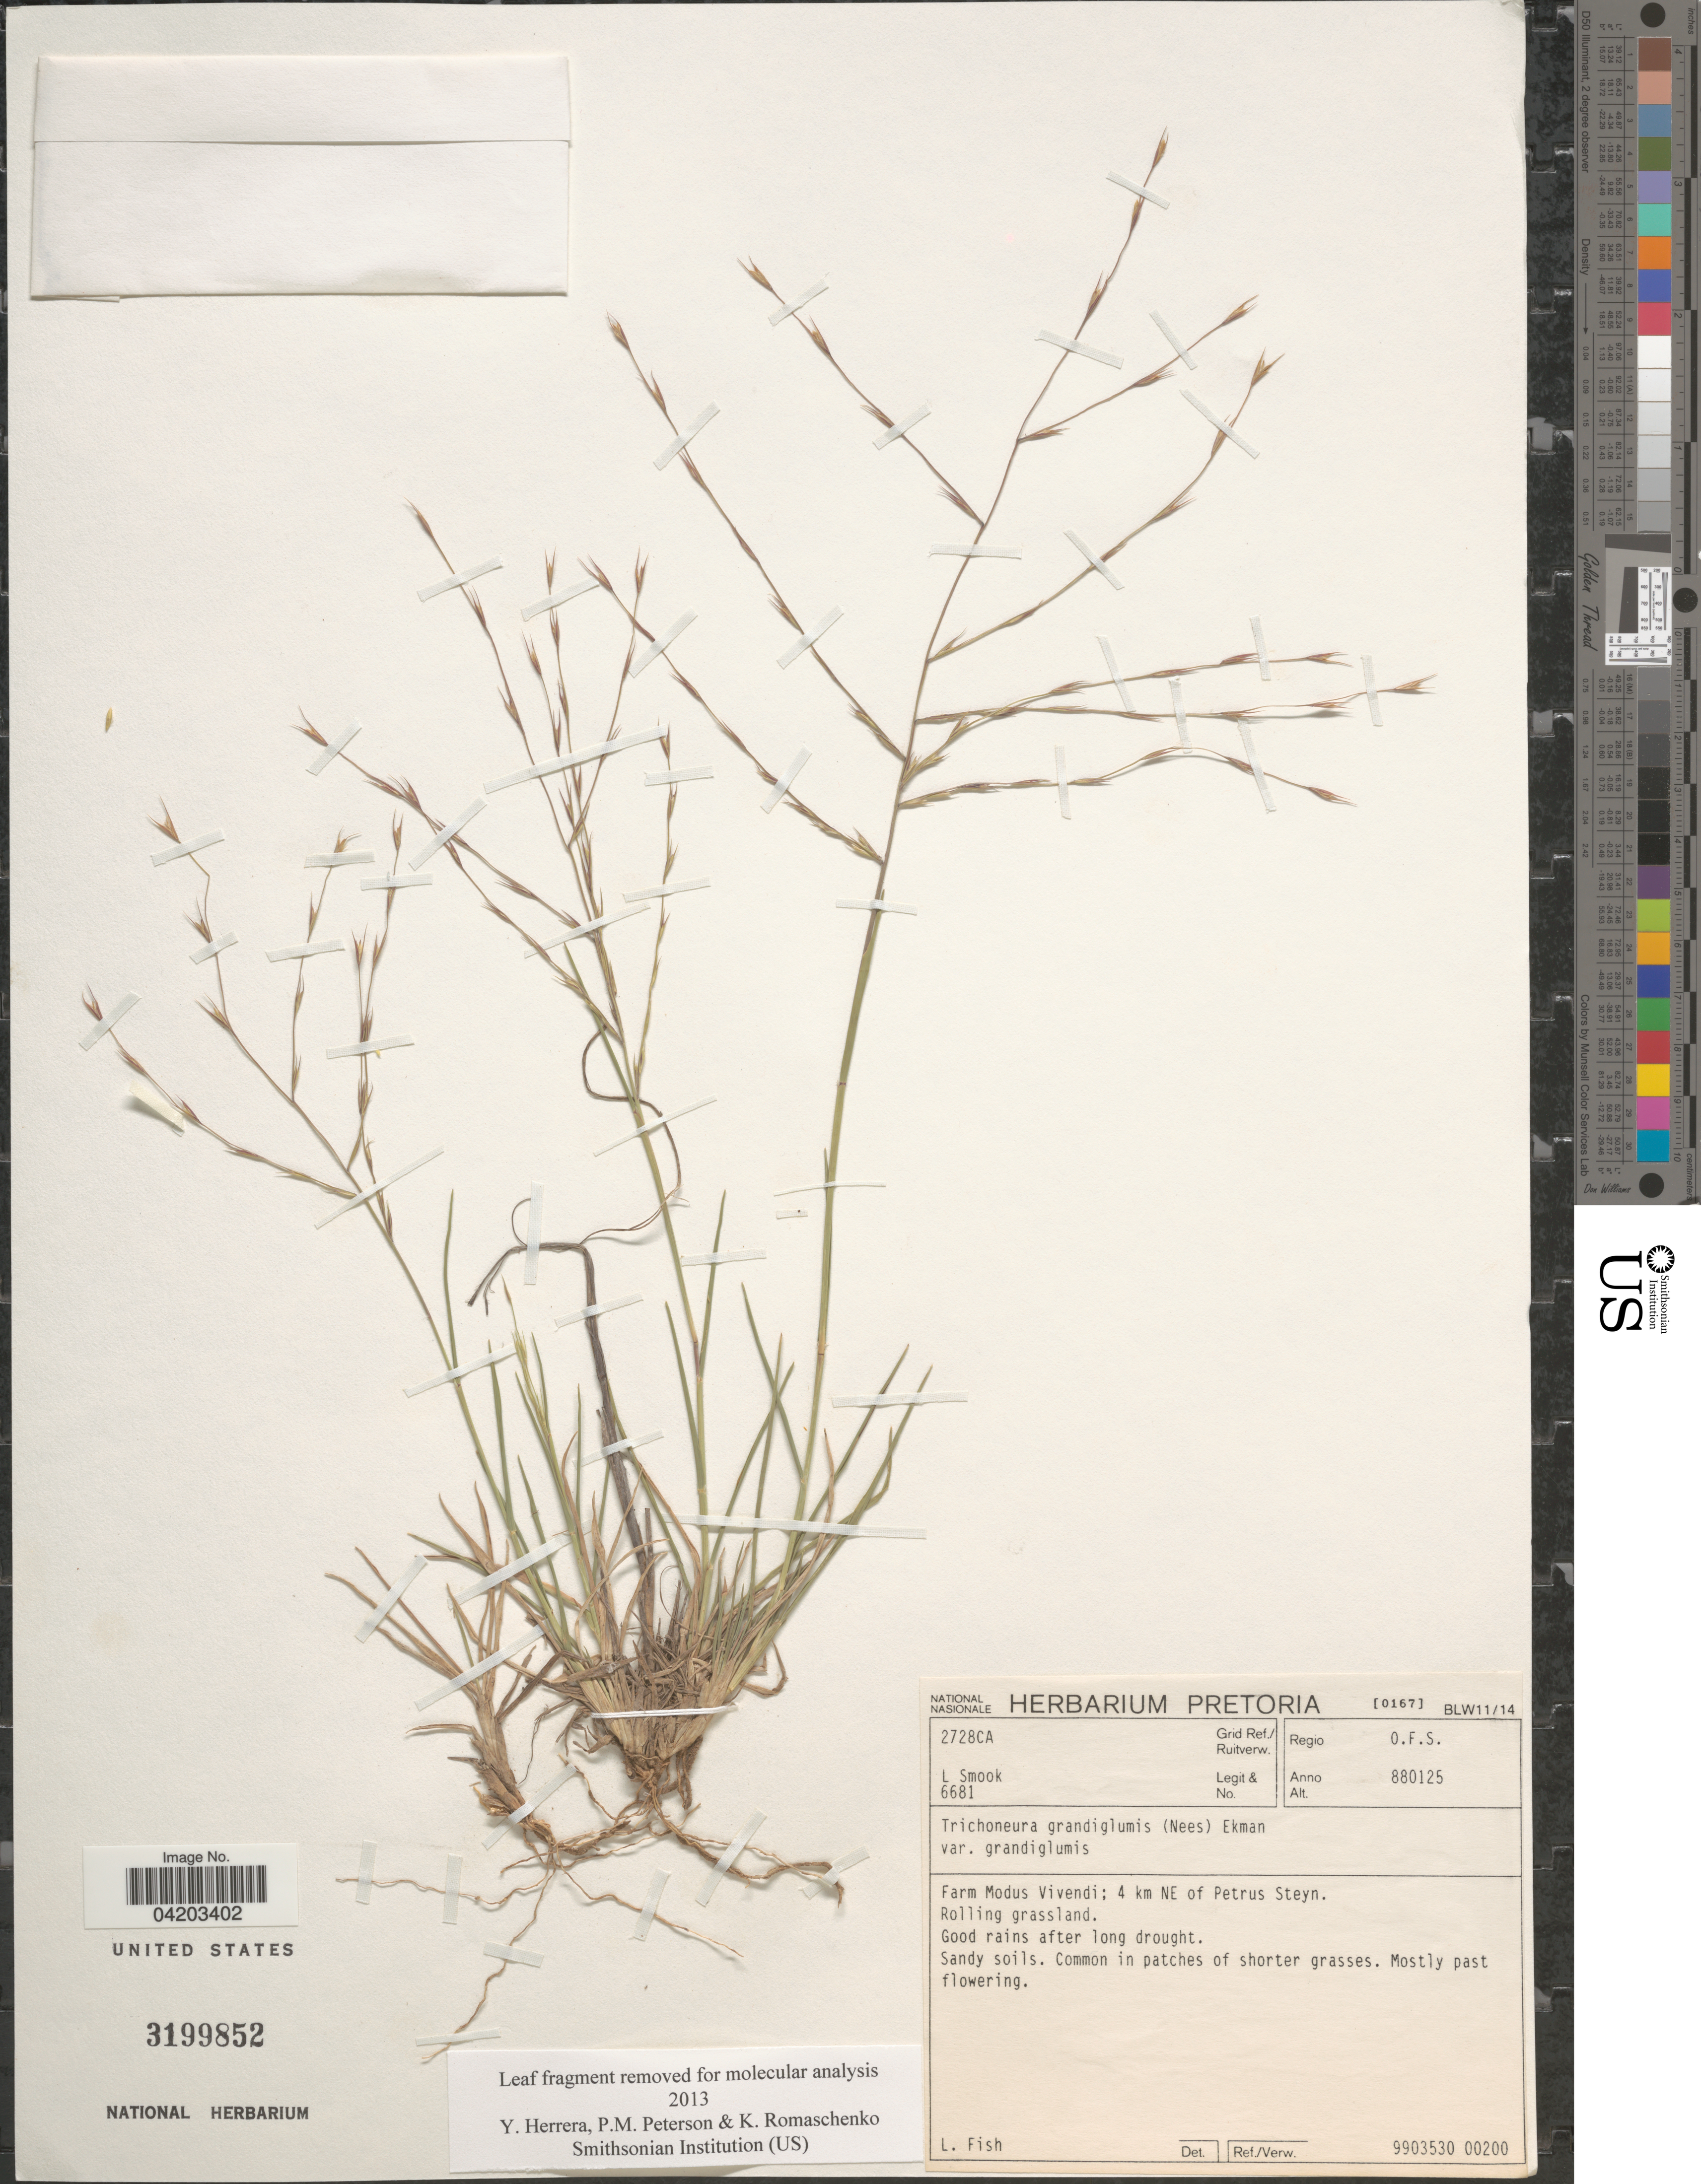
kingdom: Plantae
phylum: Tracheophyta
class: Liliopsida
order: Poales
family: Poaceae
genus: Trichoneura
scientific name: Trichoneura grandiglumis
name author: (Nees) Ekman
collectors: L. Smook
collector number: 6681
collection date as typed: Transcribed d/m/y: 25/1/88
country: South Africa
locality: Grid Ref./Ruitverw. 2728CA. Regio O.F.S. Farm Modus Vivendi; 4 km NE of Petrus Steyn.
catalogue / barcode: US 3199852